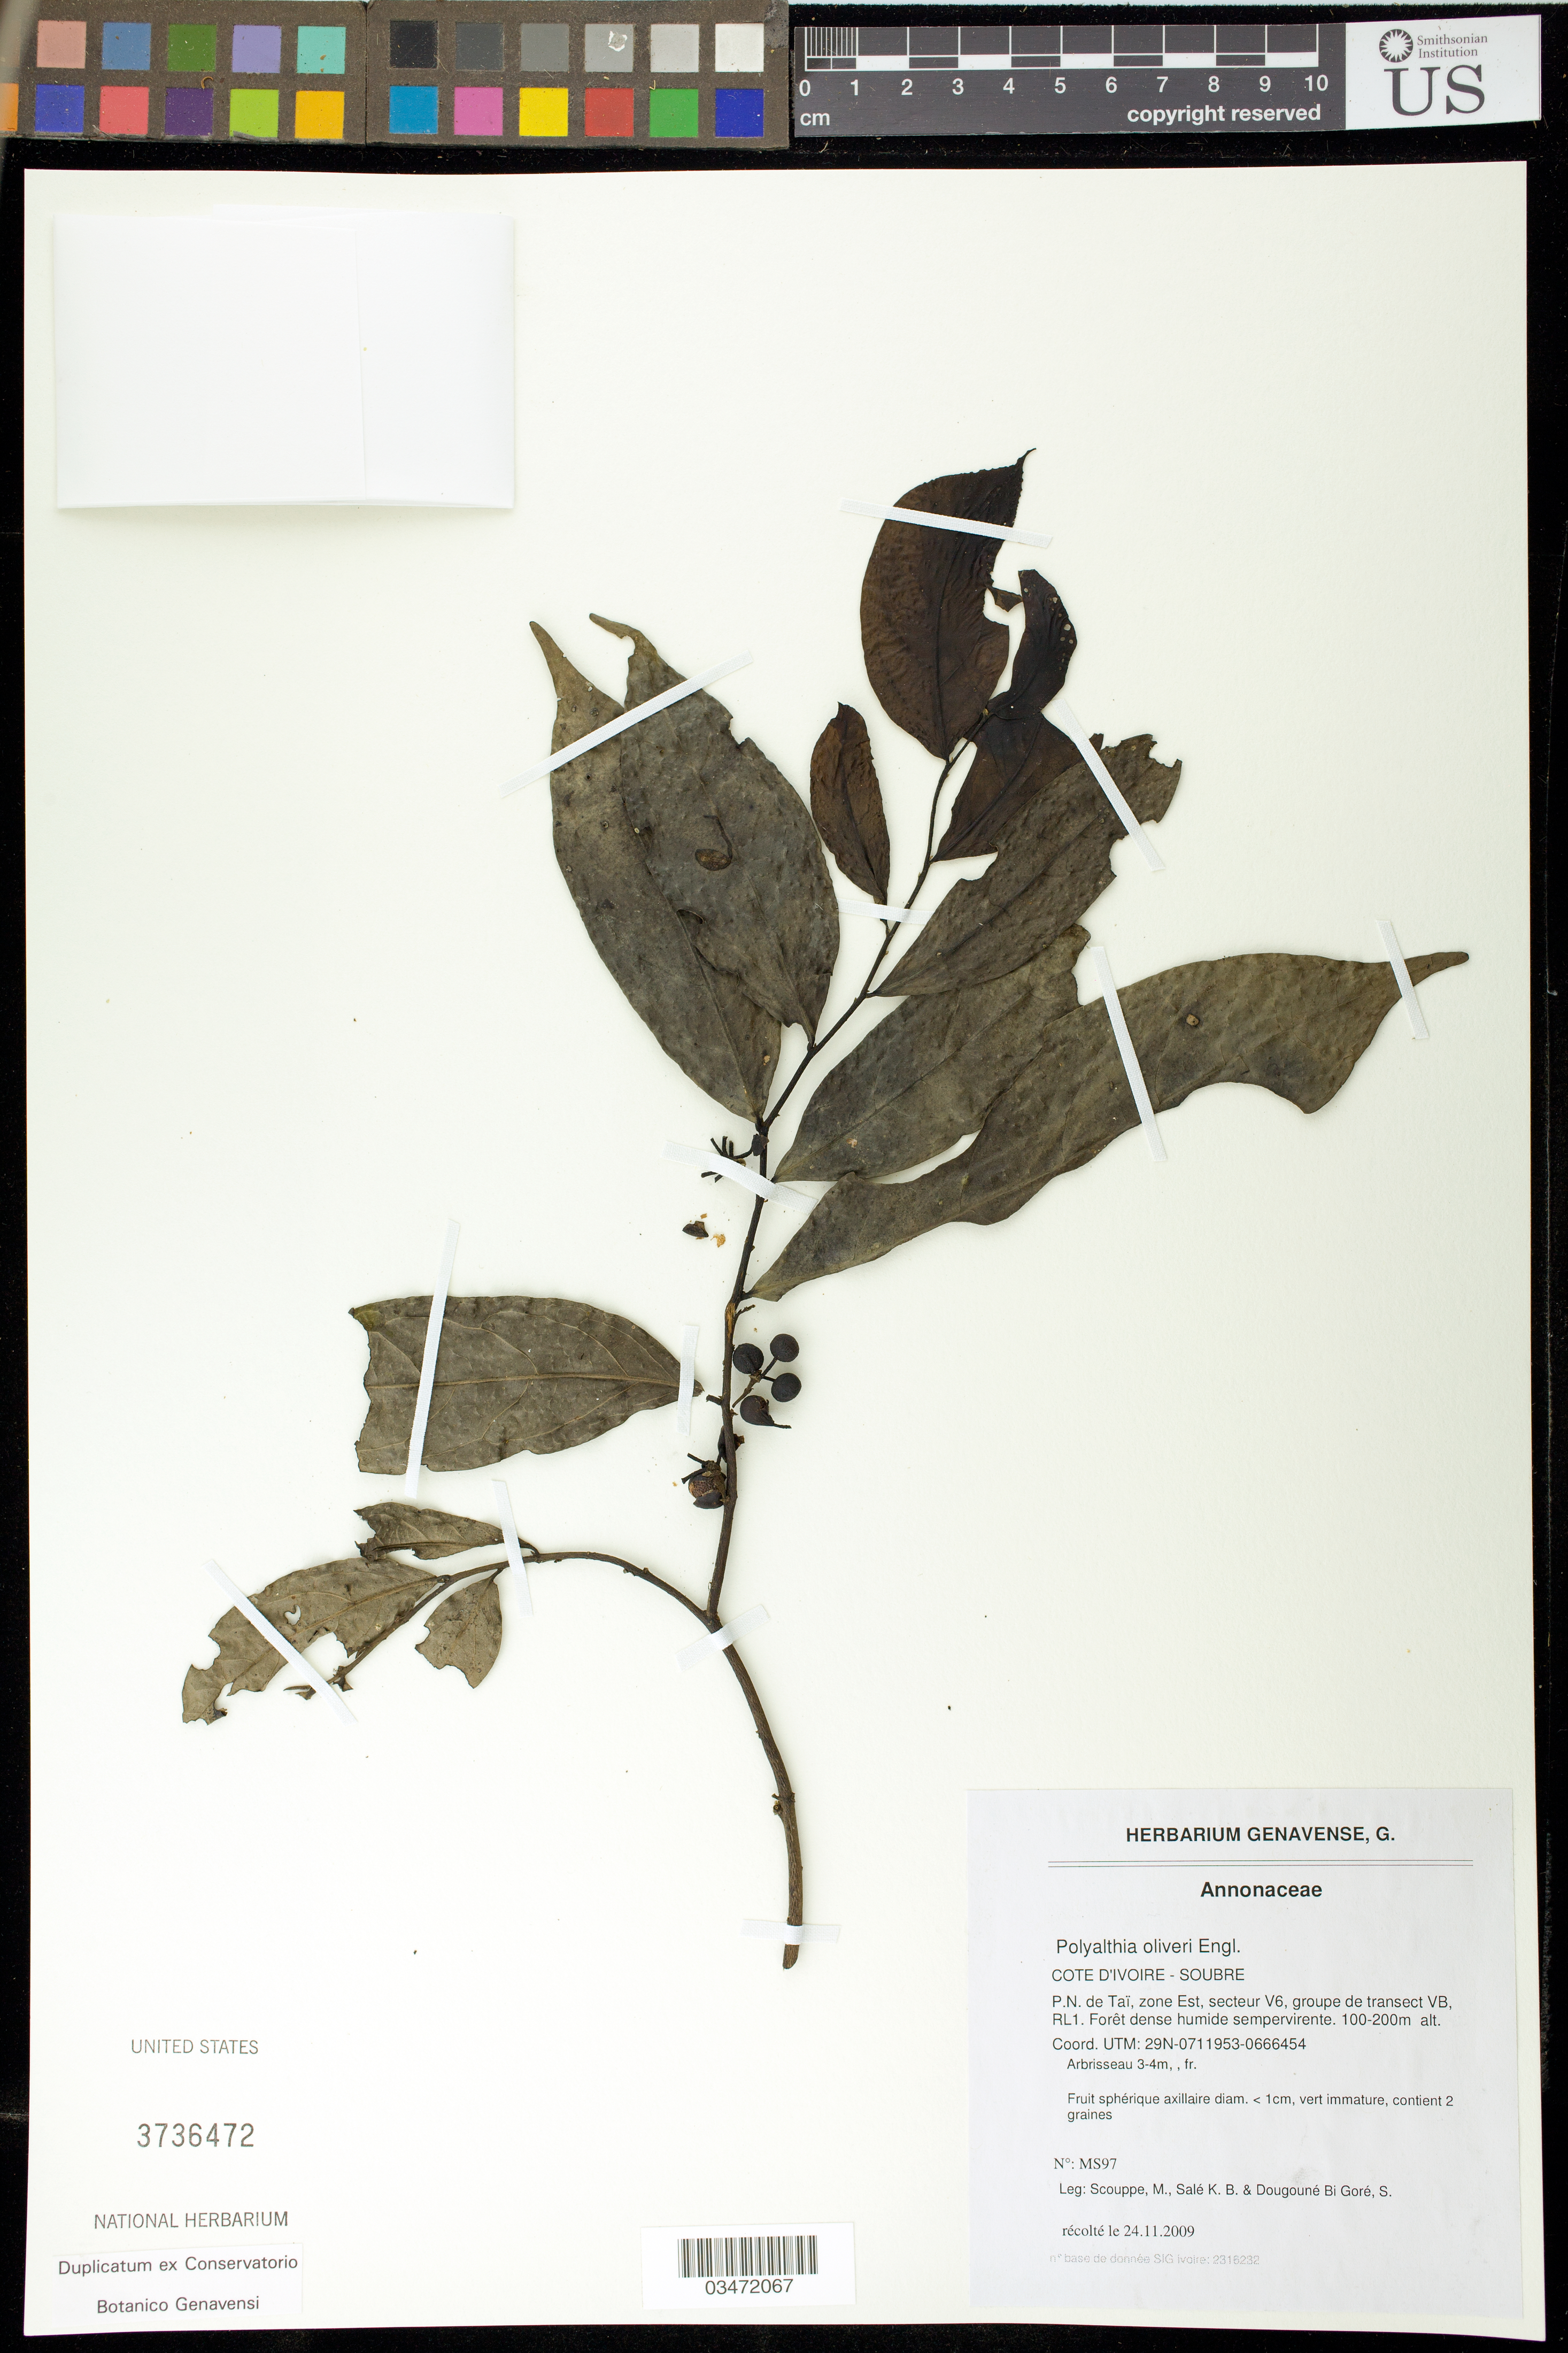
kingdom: Plantae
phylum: Tracheophyta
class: Magnoliopsida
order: Magnoliales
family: Annonaceae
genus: Polyalthia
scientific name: Polyalthia oliveri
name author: Engl.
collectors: M. Scouppe, K. Sale & S. Dougoné Bi Gore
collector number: MS97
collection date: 2009-11-24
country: Ivory Coast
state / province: Bas-Sassandra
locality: Soubre. P.N. de Taï, zone Est, secteur V6, groupe de transect VB, RL1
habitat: Forêt dense humide sermpervirente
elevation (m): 100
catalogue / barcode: US 3736472